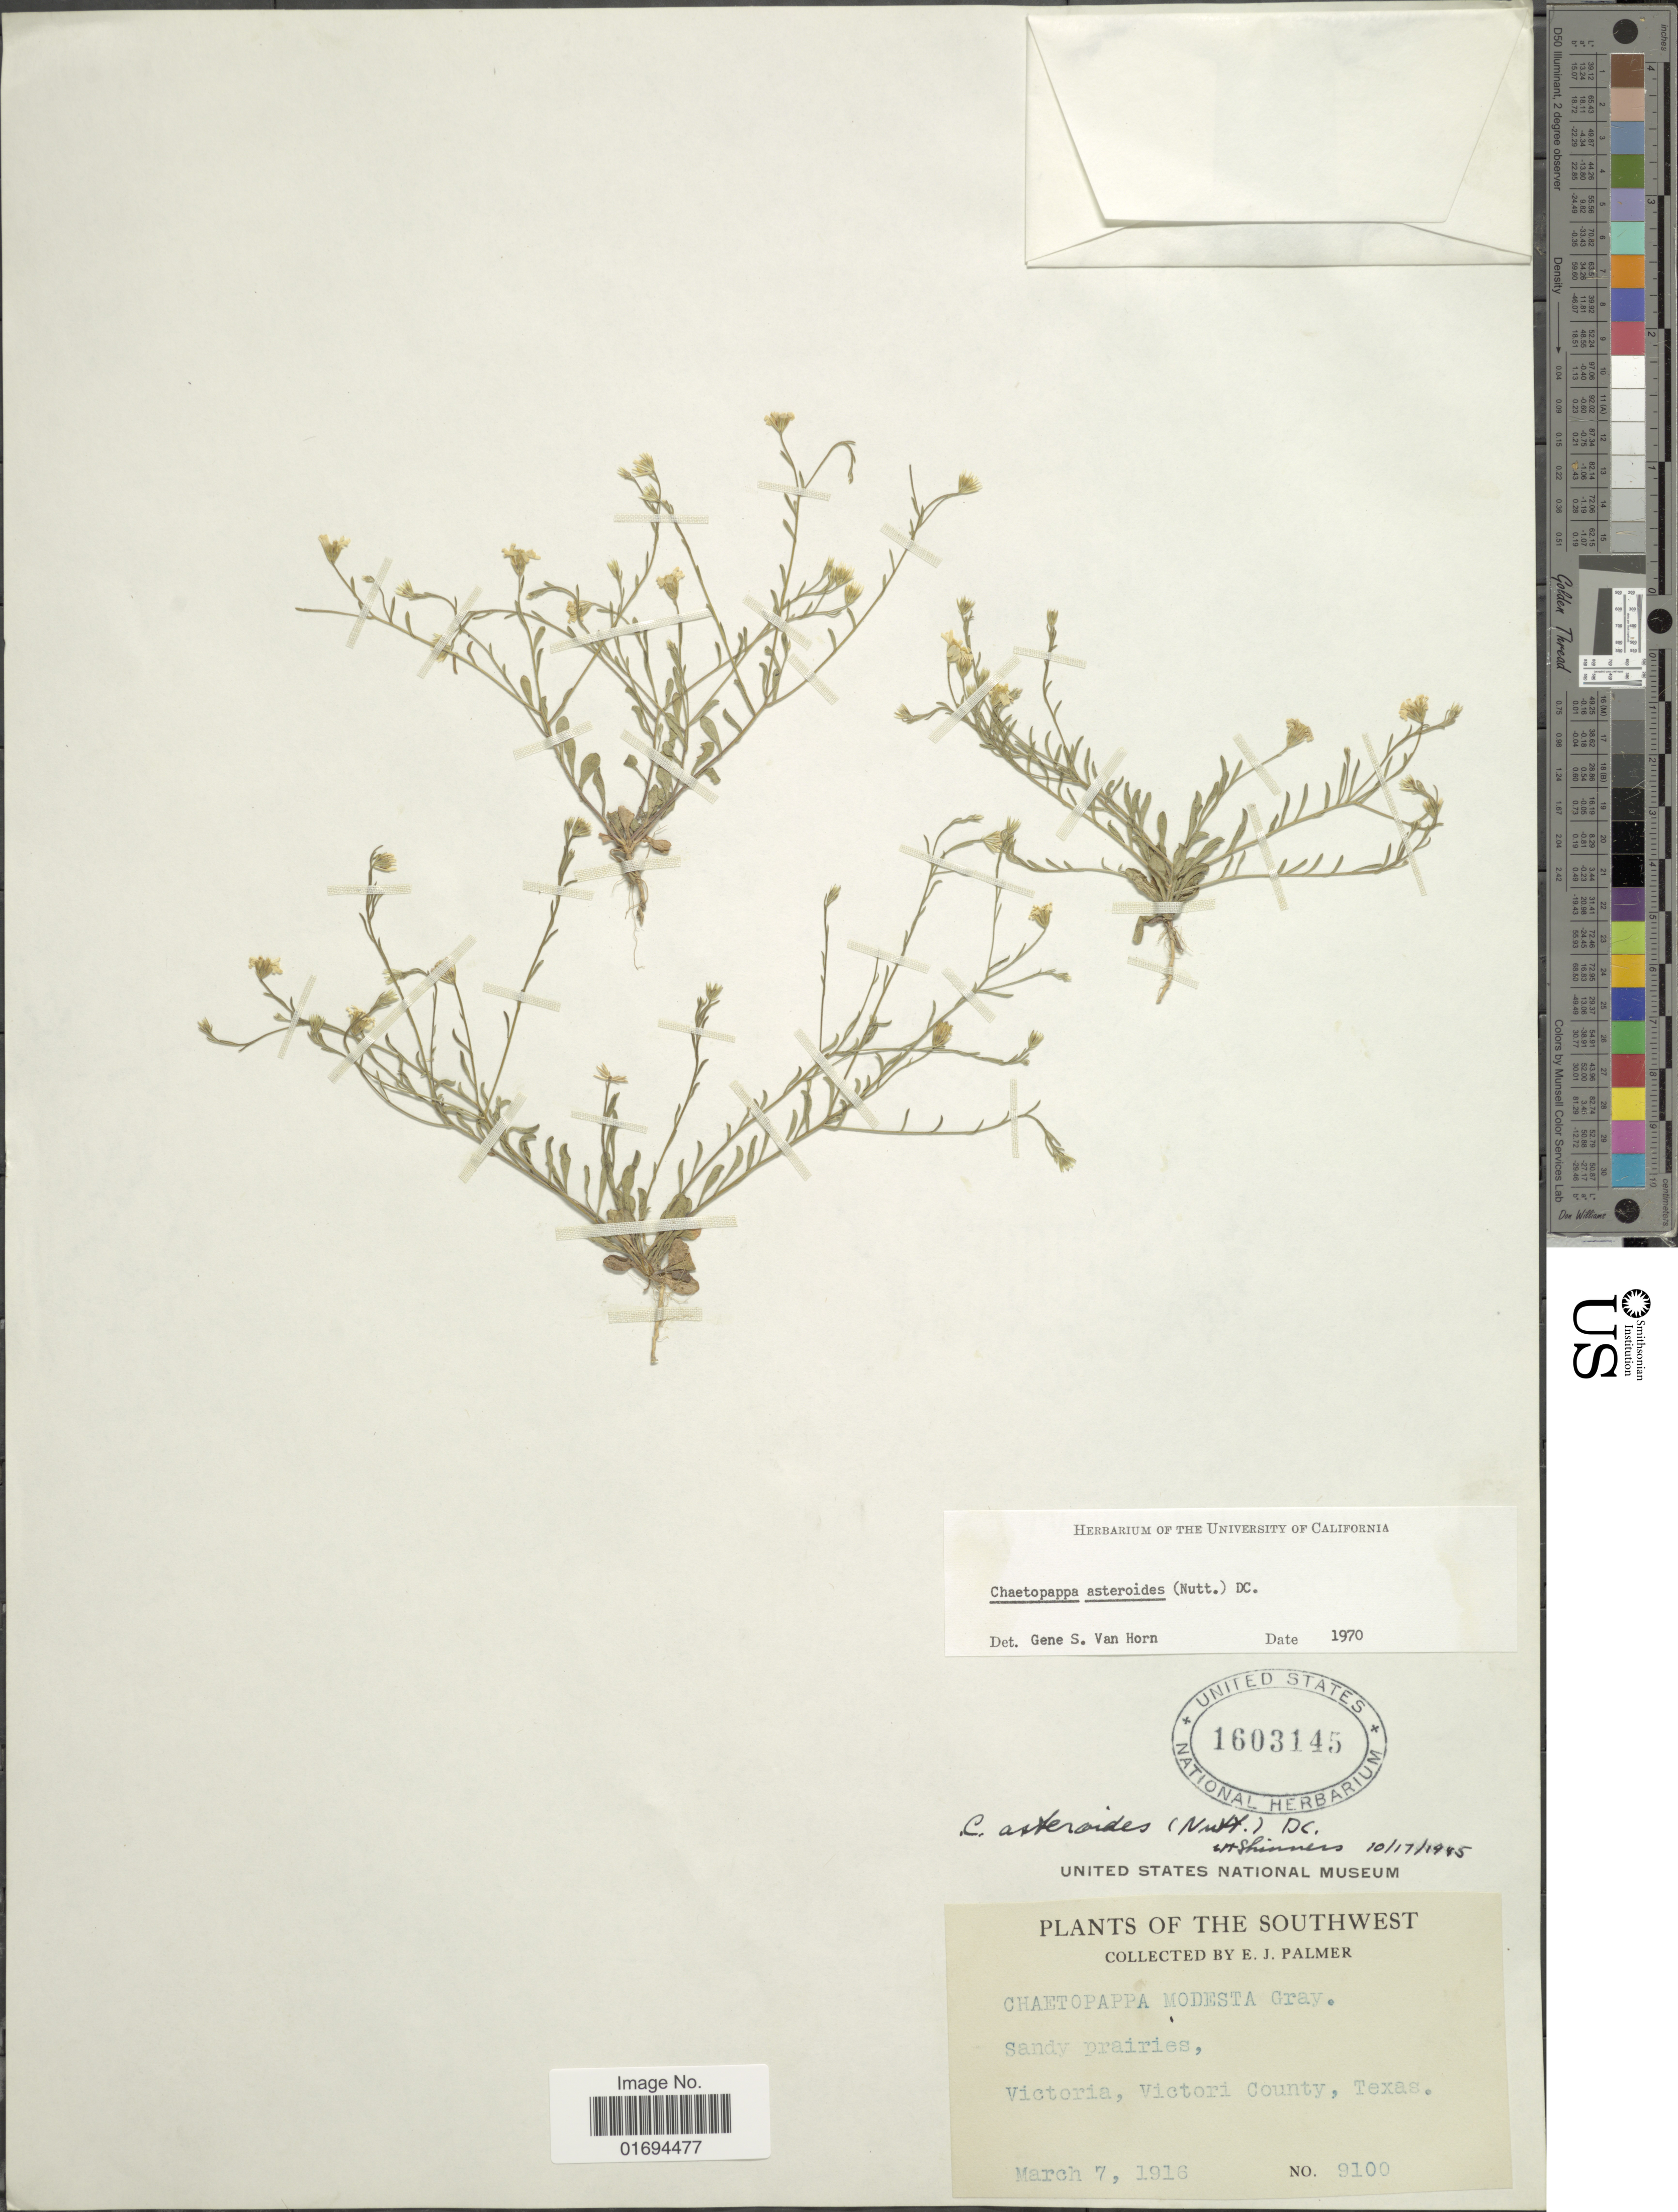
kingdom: Plantae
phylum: Tracheophyta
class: Magnoliopsida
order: Asterales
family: Asteraceae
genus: Chaetopappa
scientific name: Chaetopappa asteroides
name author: (Nutt.) DC.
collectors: J. E. Palmér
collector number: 9100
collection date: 1916-03-07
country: United States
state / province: Texas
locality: Southwest, Victoria, Victori County, Texas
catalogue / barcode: US 1603145